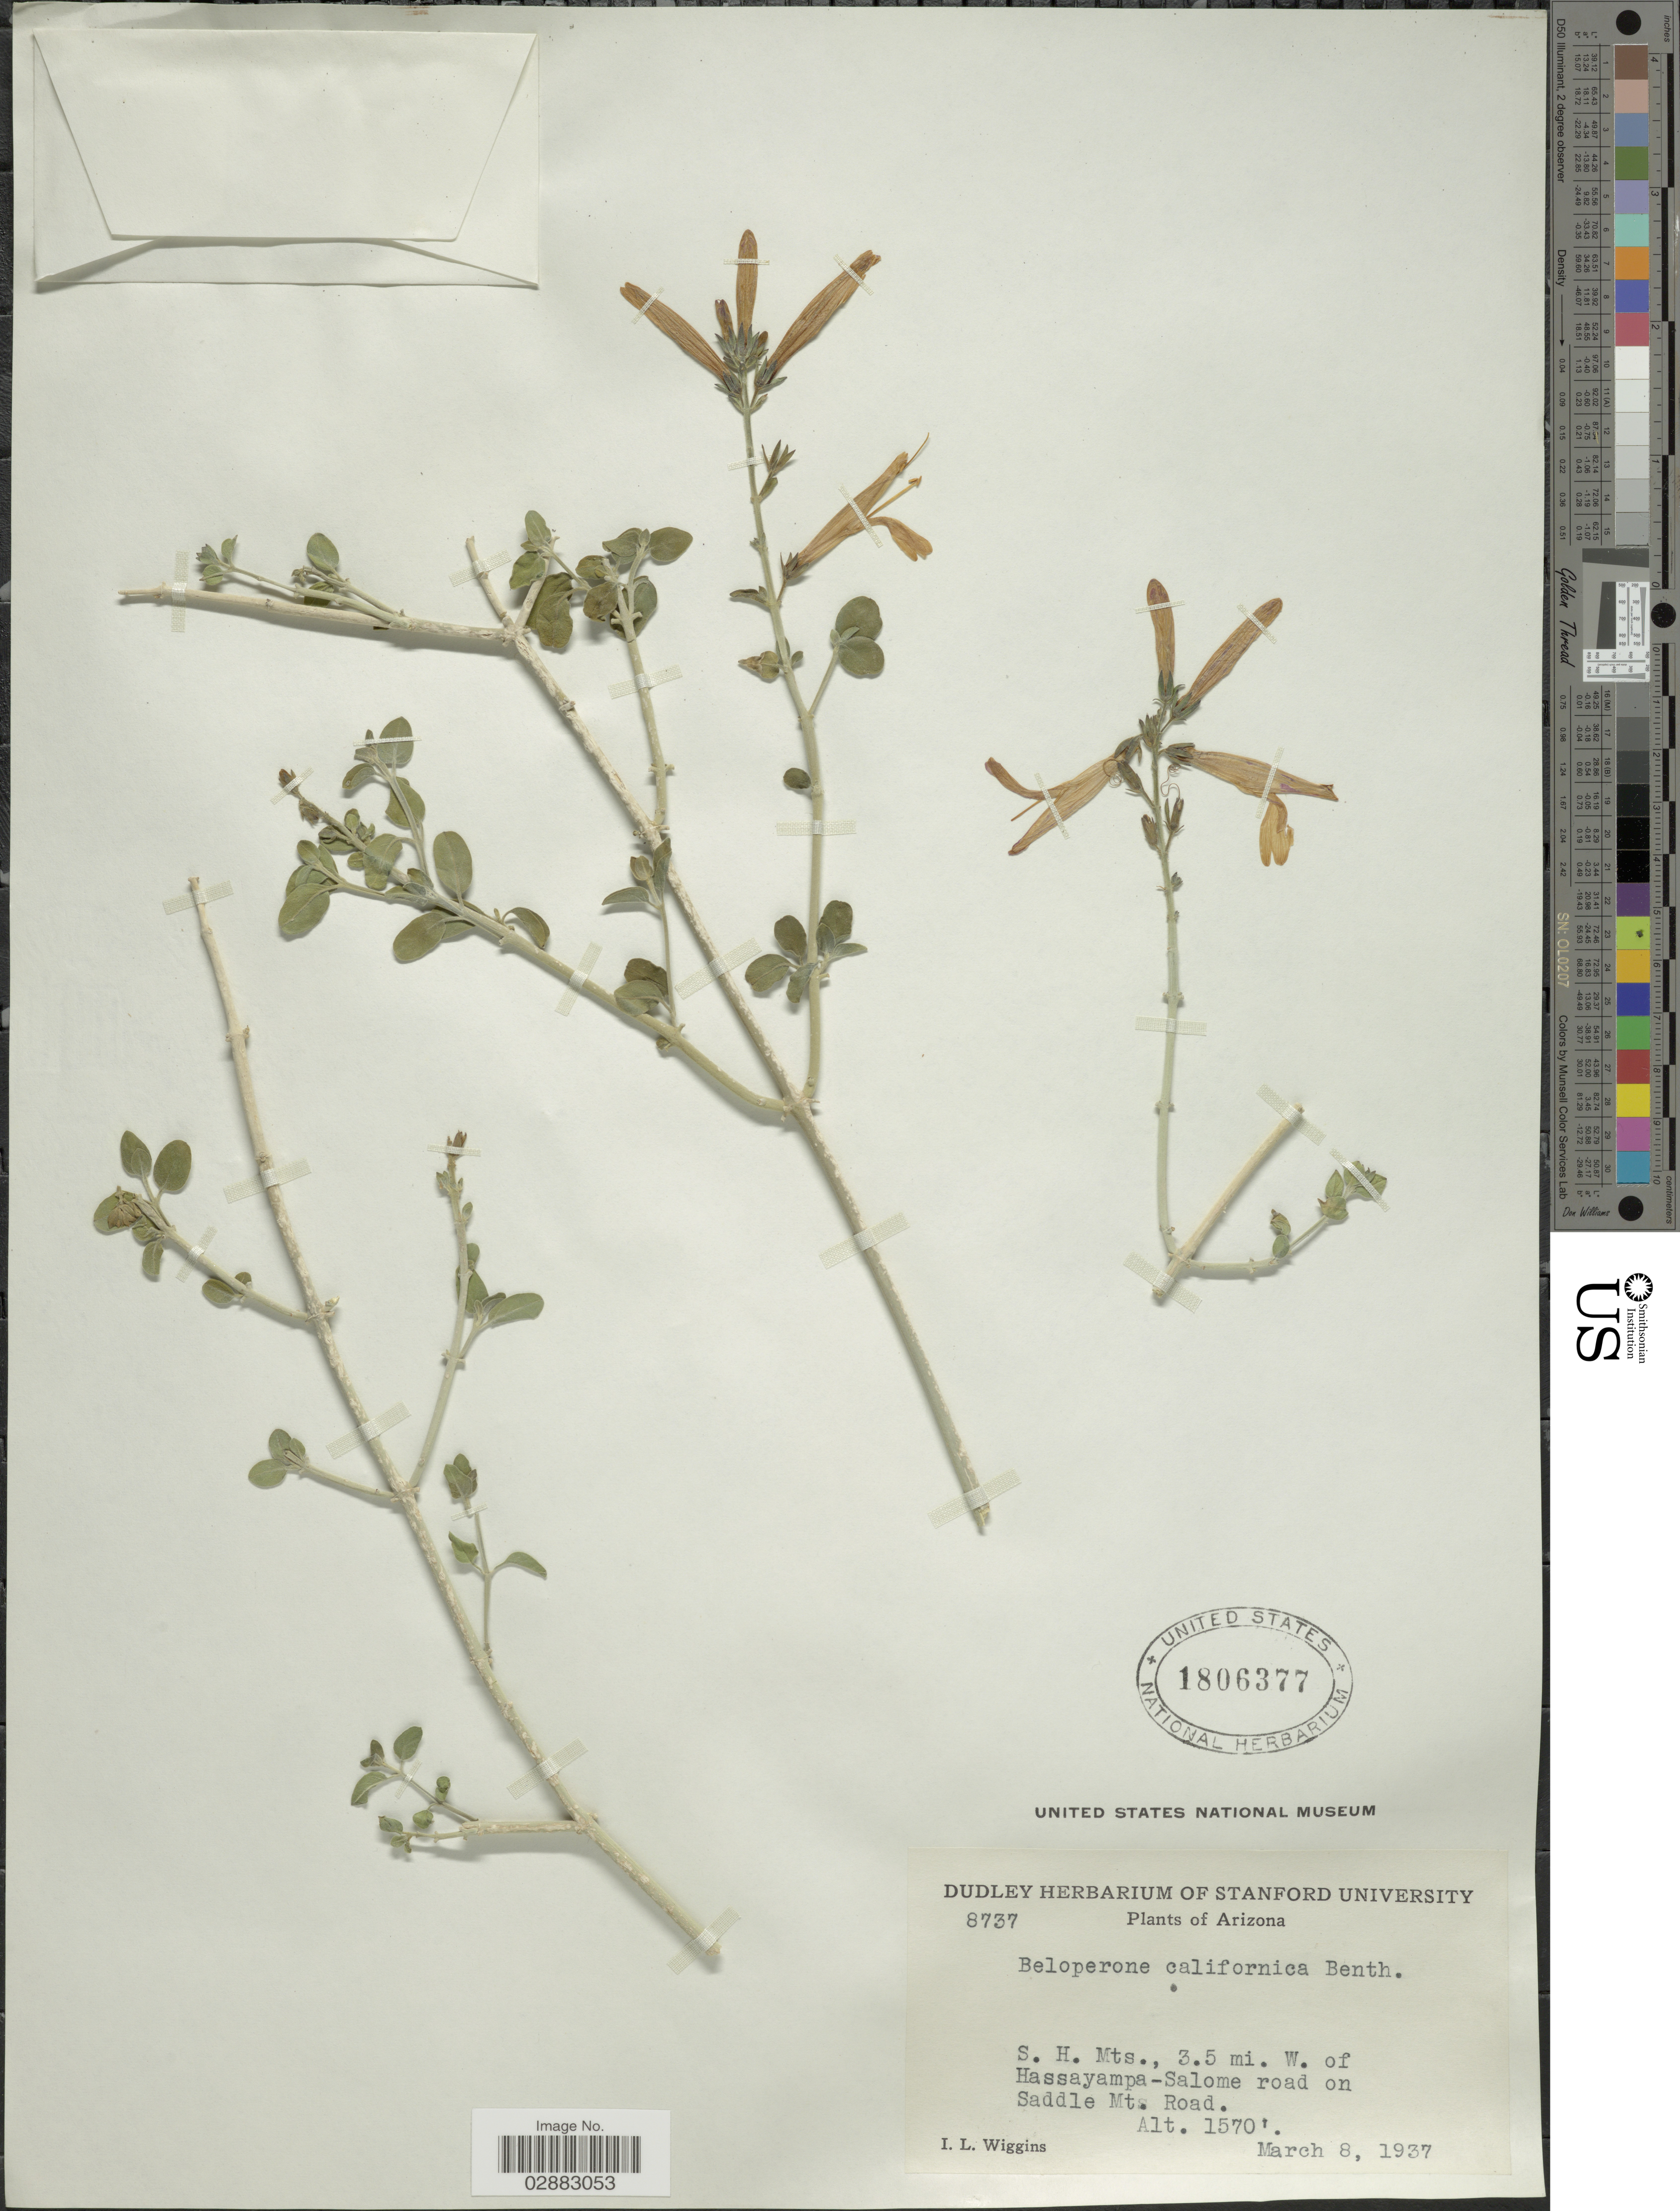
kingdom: Plantae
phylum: Tracheophyta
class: Magnoliopsida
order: Lamiales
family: Acanthaceae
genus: Beloperone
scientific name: Beloperone californica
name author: Benth.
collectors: I. L. Wiggins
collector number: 8737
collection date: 1937-03-08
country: United States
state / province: Arizona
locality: S. H. Mts., 3.5 mi. W. of Hassayampa-Salome road on Saddle Mt. Road.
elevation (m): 479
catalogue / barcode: US 1806377